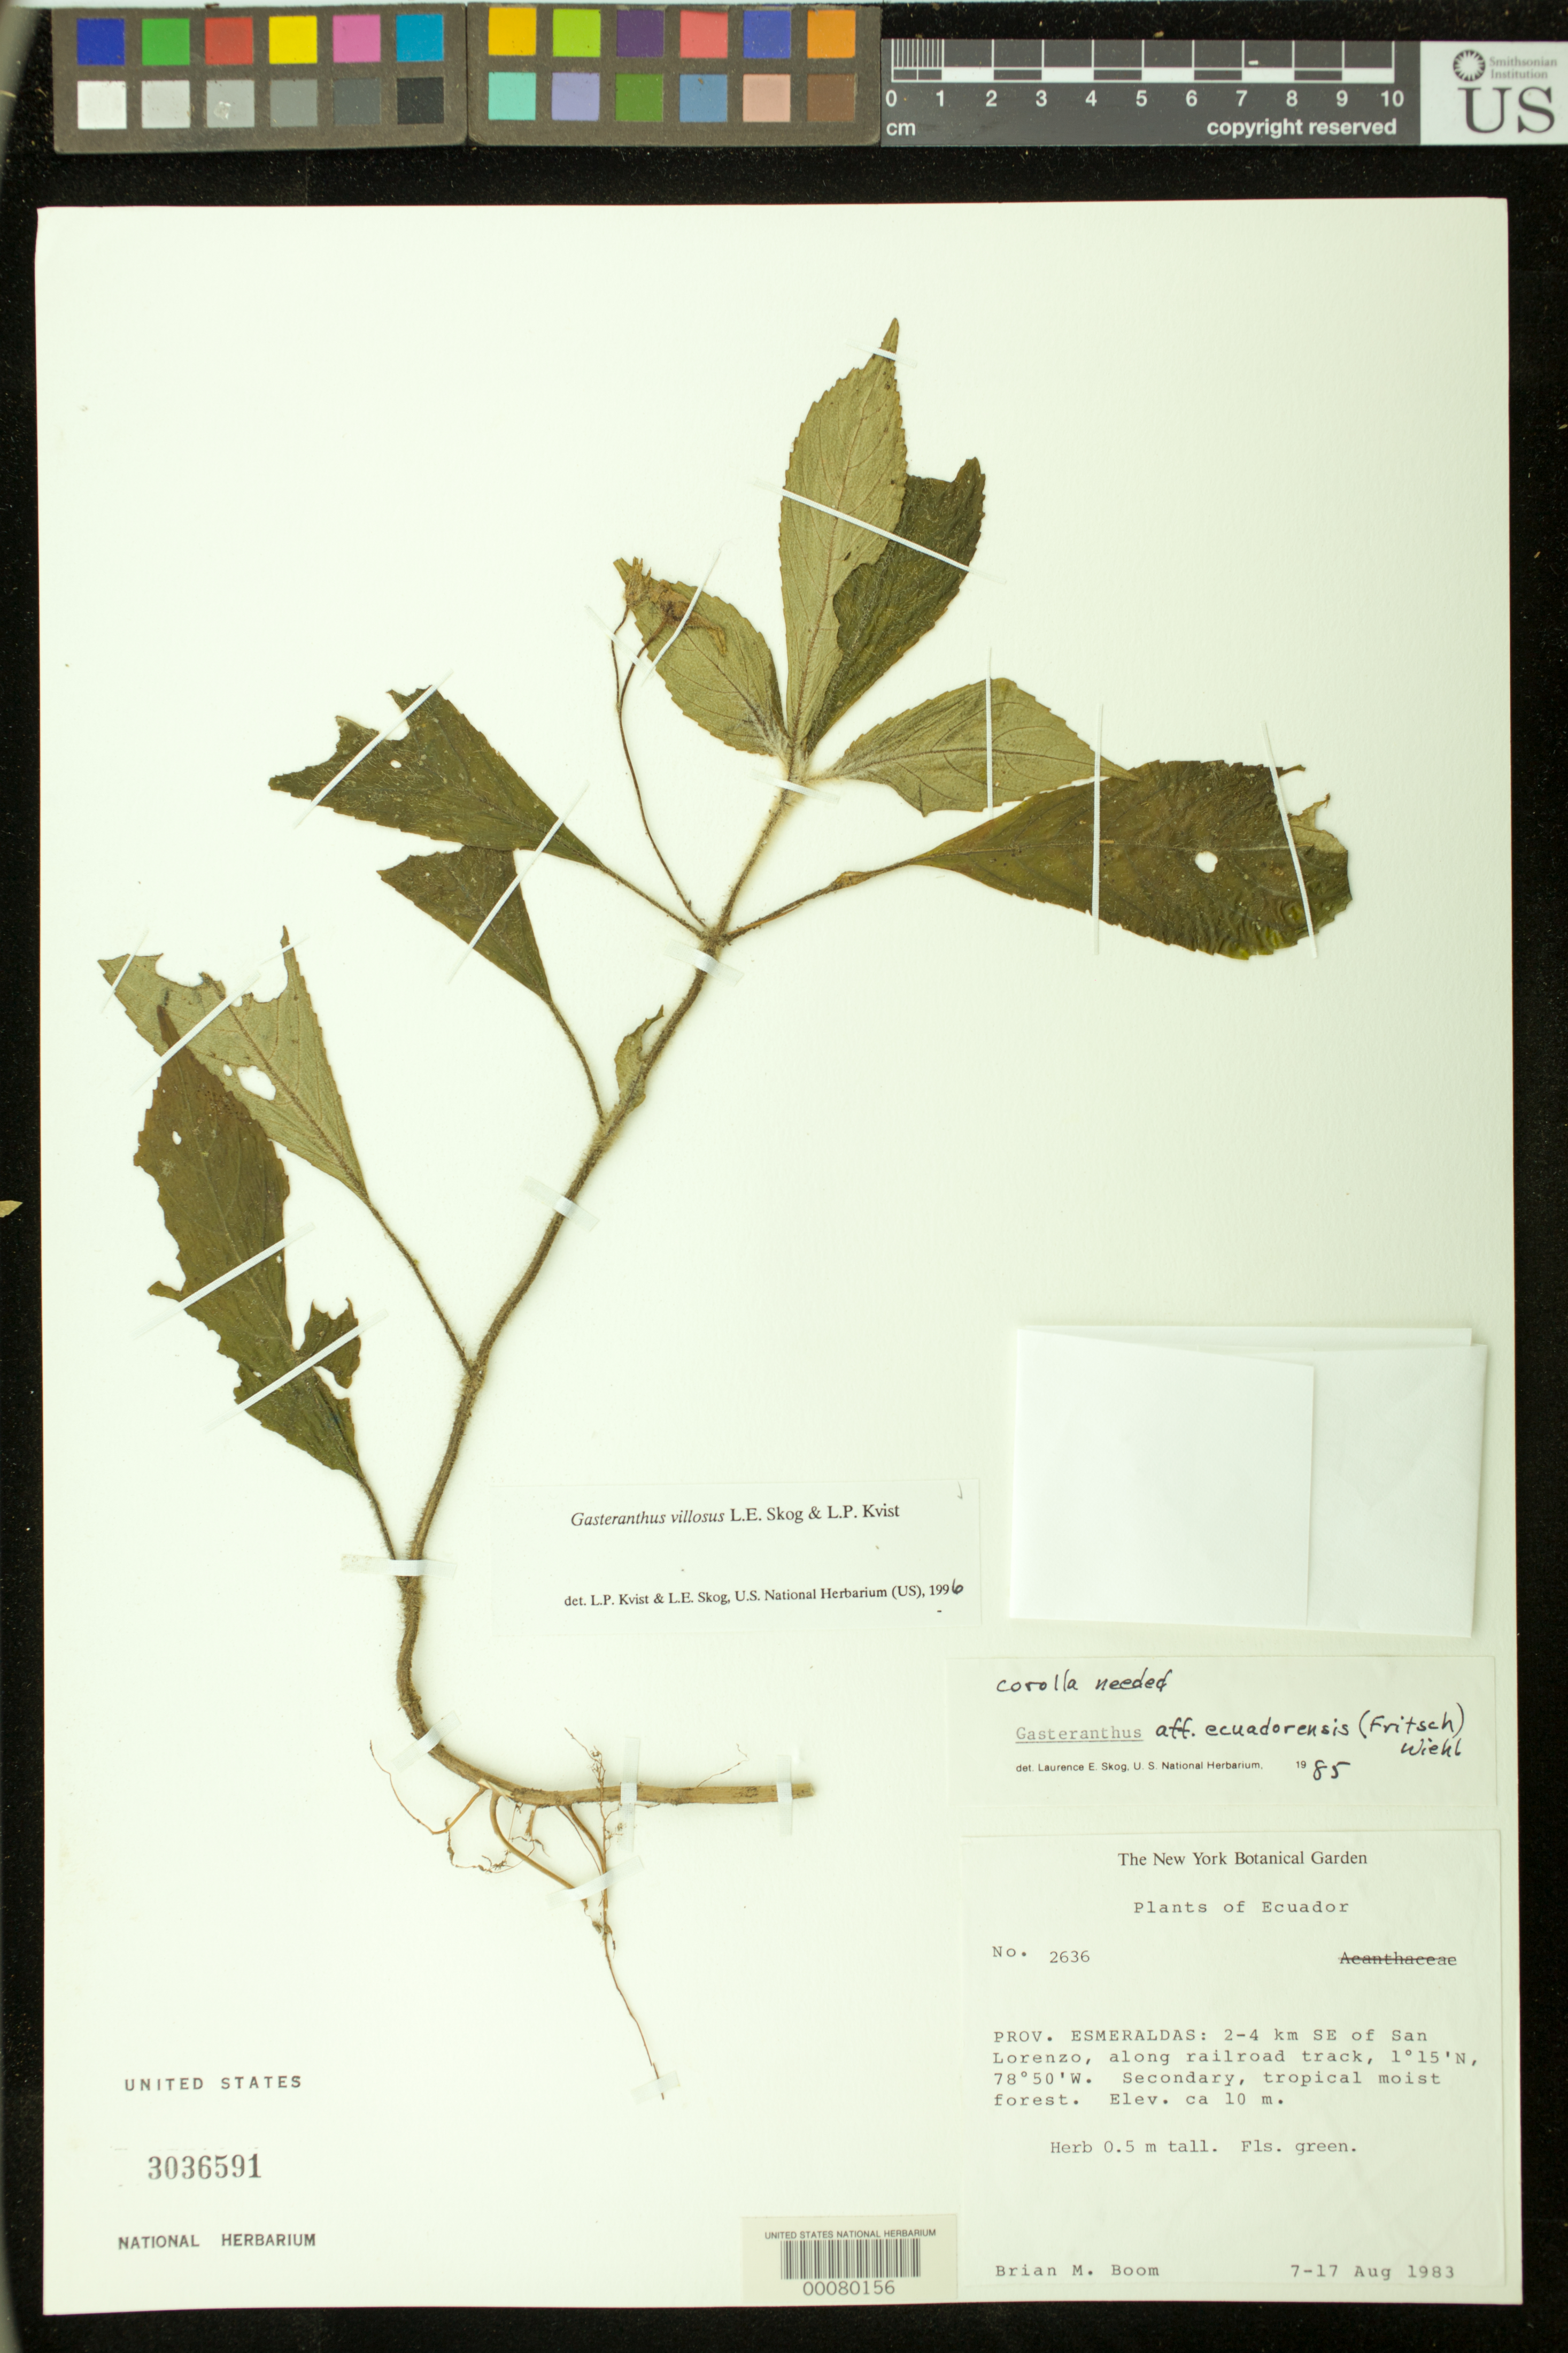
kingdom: Plantae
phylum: Tracheophyta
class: Magnoliopsida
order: Lamiales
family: Gesneriaceae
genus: Gasteranthus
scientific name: Gasteranthus villosus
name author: L.E. Skog & L.P. Kvist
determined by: Skog, Laurence E.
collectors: B. M. Boom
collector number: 2636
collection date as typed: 7-17 Aug 1983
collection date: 1983-08-07/1983-08-17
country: Ecuador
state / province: Esmeraldas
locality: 2-4 km SE of San Lorenzo, along railroad track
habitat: Secondary, tropical moist forest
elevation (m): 10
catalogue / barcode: US 3036591